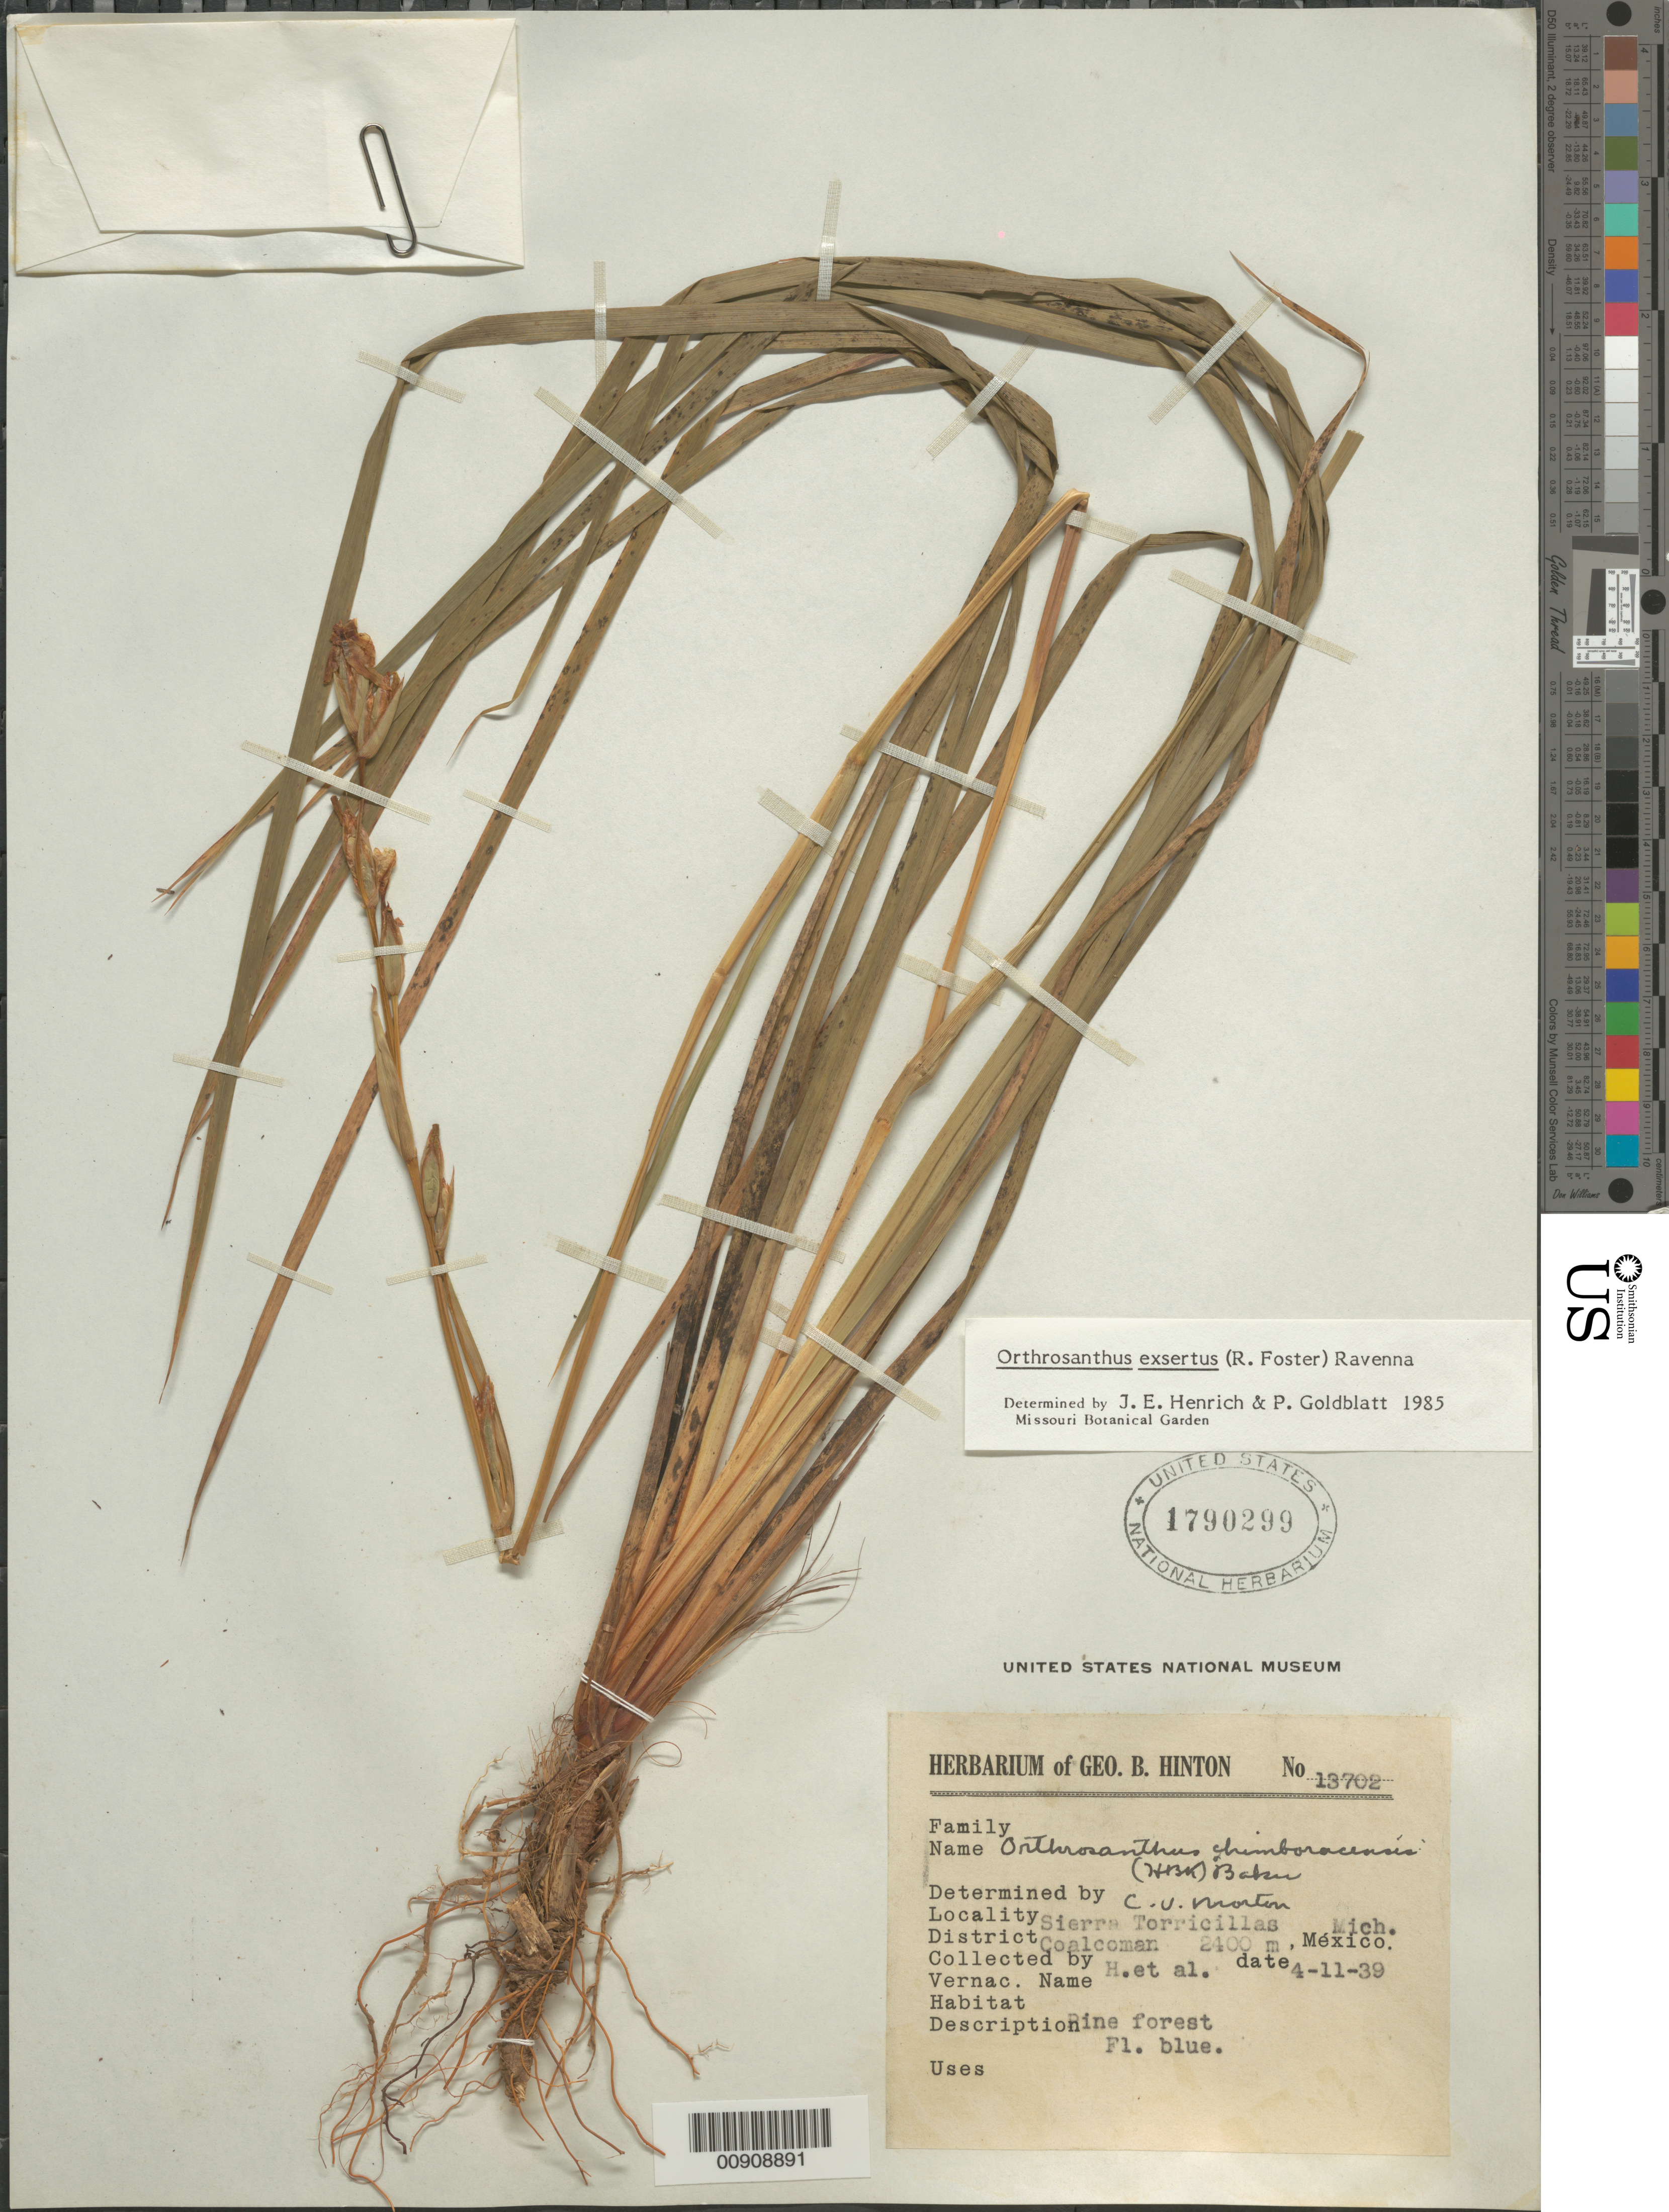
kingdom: Plantae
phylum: Tracheophyta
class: Liliopsida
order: Asparagales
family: Iridaceae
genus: Orthrosanthus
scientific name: Orthrosanthus exsertus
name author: (R.C. Foster) Ravenna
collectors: G. B. Hinton & et al.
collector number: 13702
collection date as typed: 11 Apr 1939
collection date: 1939-04-11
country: Mexico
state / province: Michoacán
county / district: Coalcomán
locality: Sierra Torricillas, District Coalcomán, Michoacán.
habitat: Pine forest.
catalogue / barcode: US 1790299